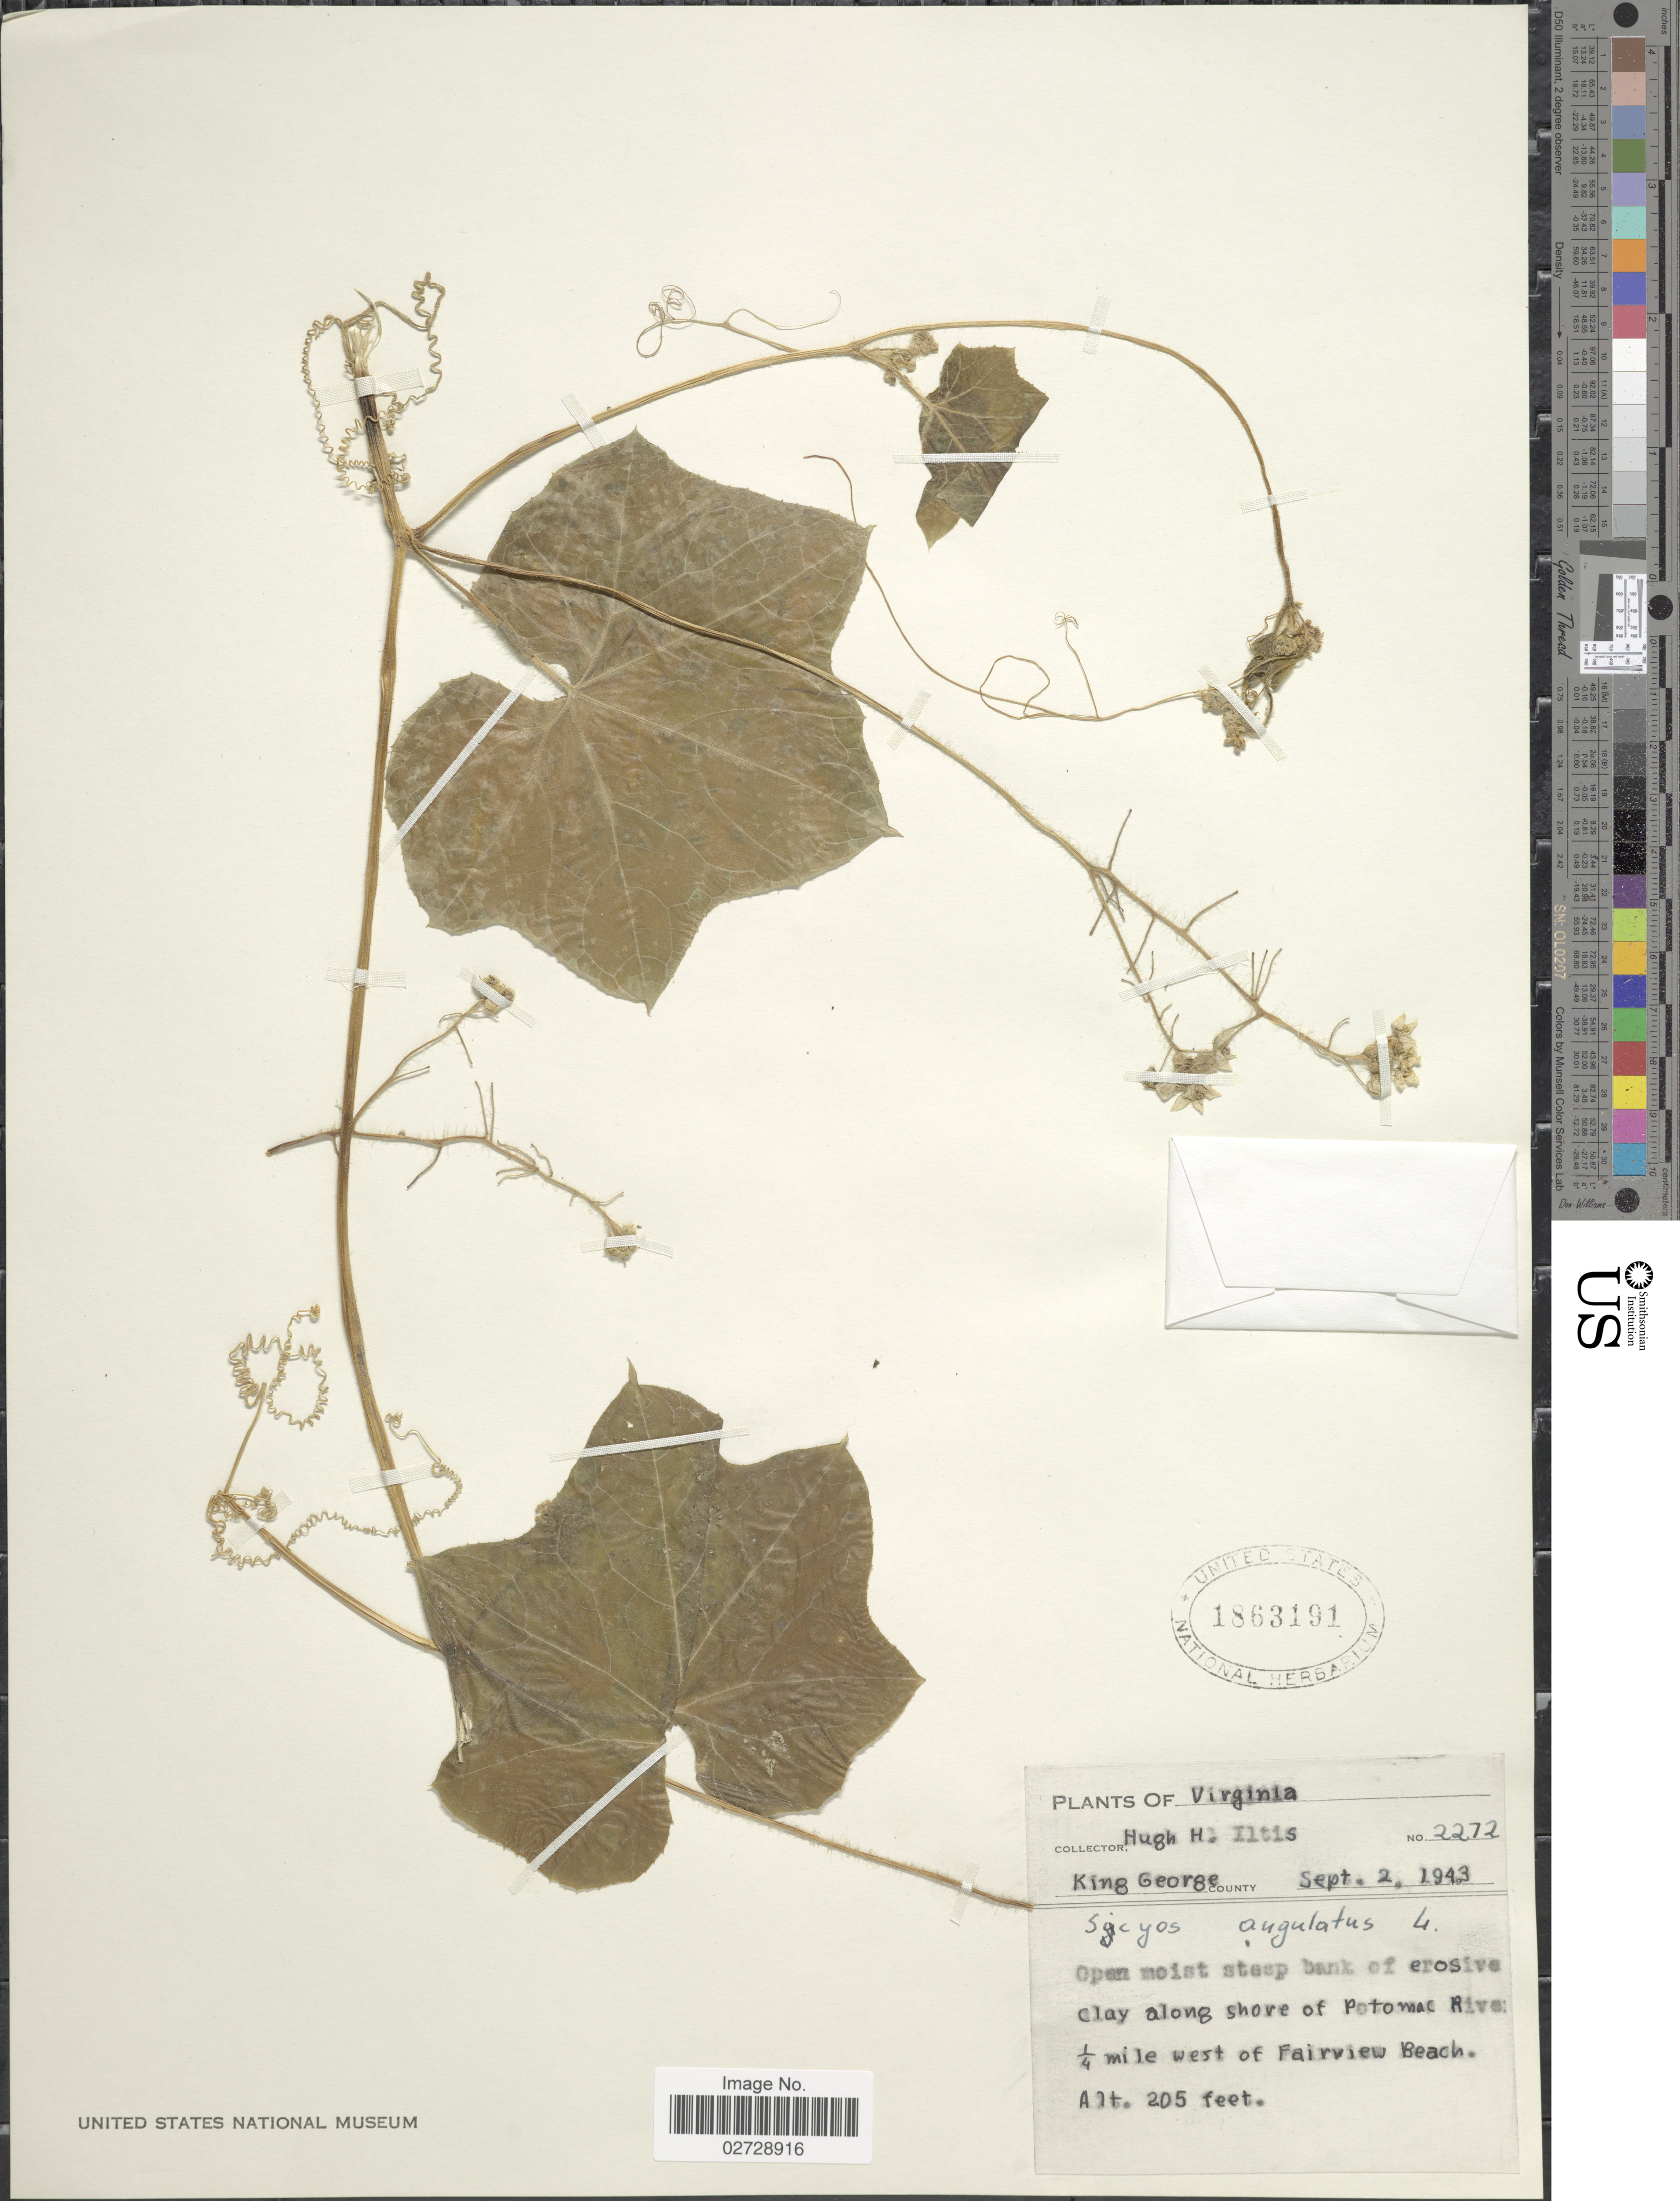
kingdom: Plantae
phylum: Tracheophyta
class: Magnoliopsida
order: Cucurbitales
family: Cucurbitaceae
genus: Sicyos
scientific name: Sicyos angulatus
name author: L.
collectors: H. Iltis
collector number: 2272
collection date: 1943-09-02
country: United States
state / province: Virginia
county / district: King George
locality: King George County, Open moist steep bank of erosive clay along shore of Potomac River ¼ mile west of Fairview Beach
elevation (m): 62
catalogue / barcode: US 1863191